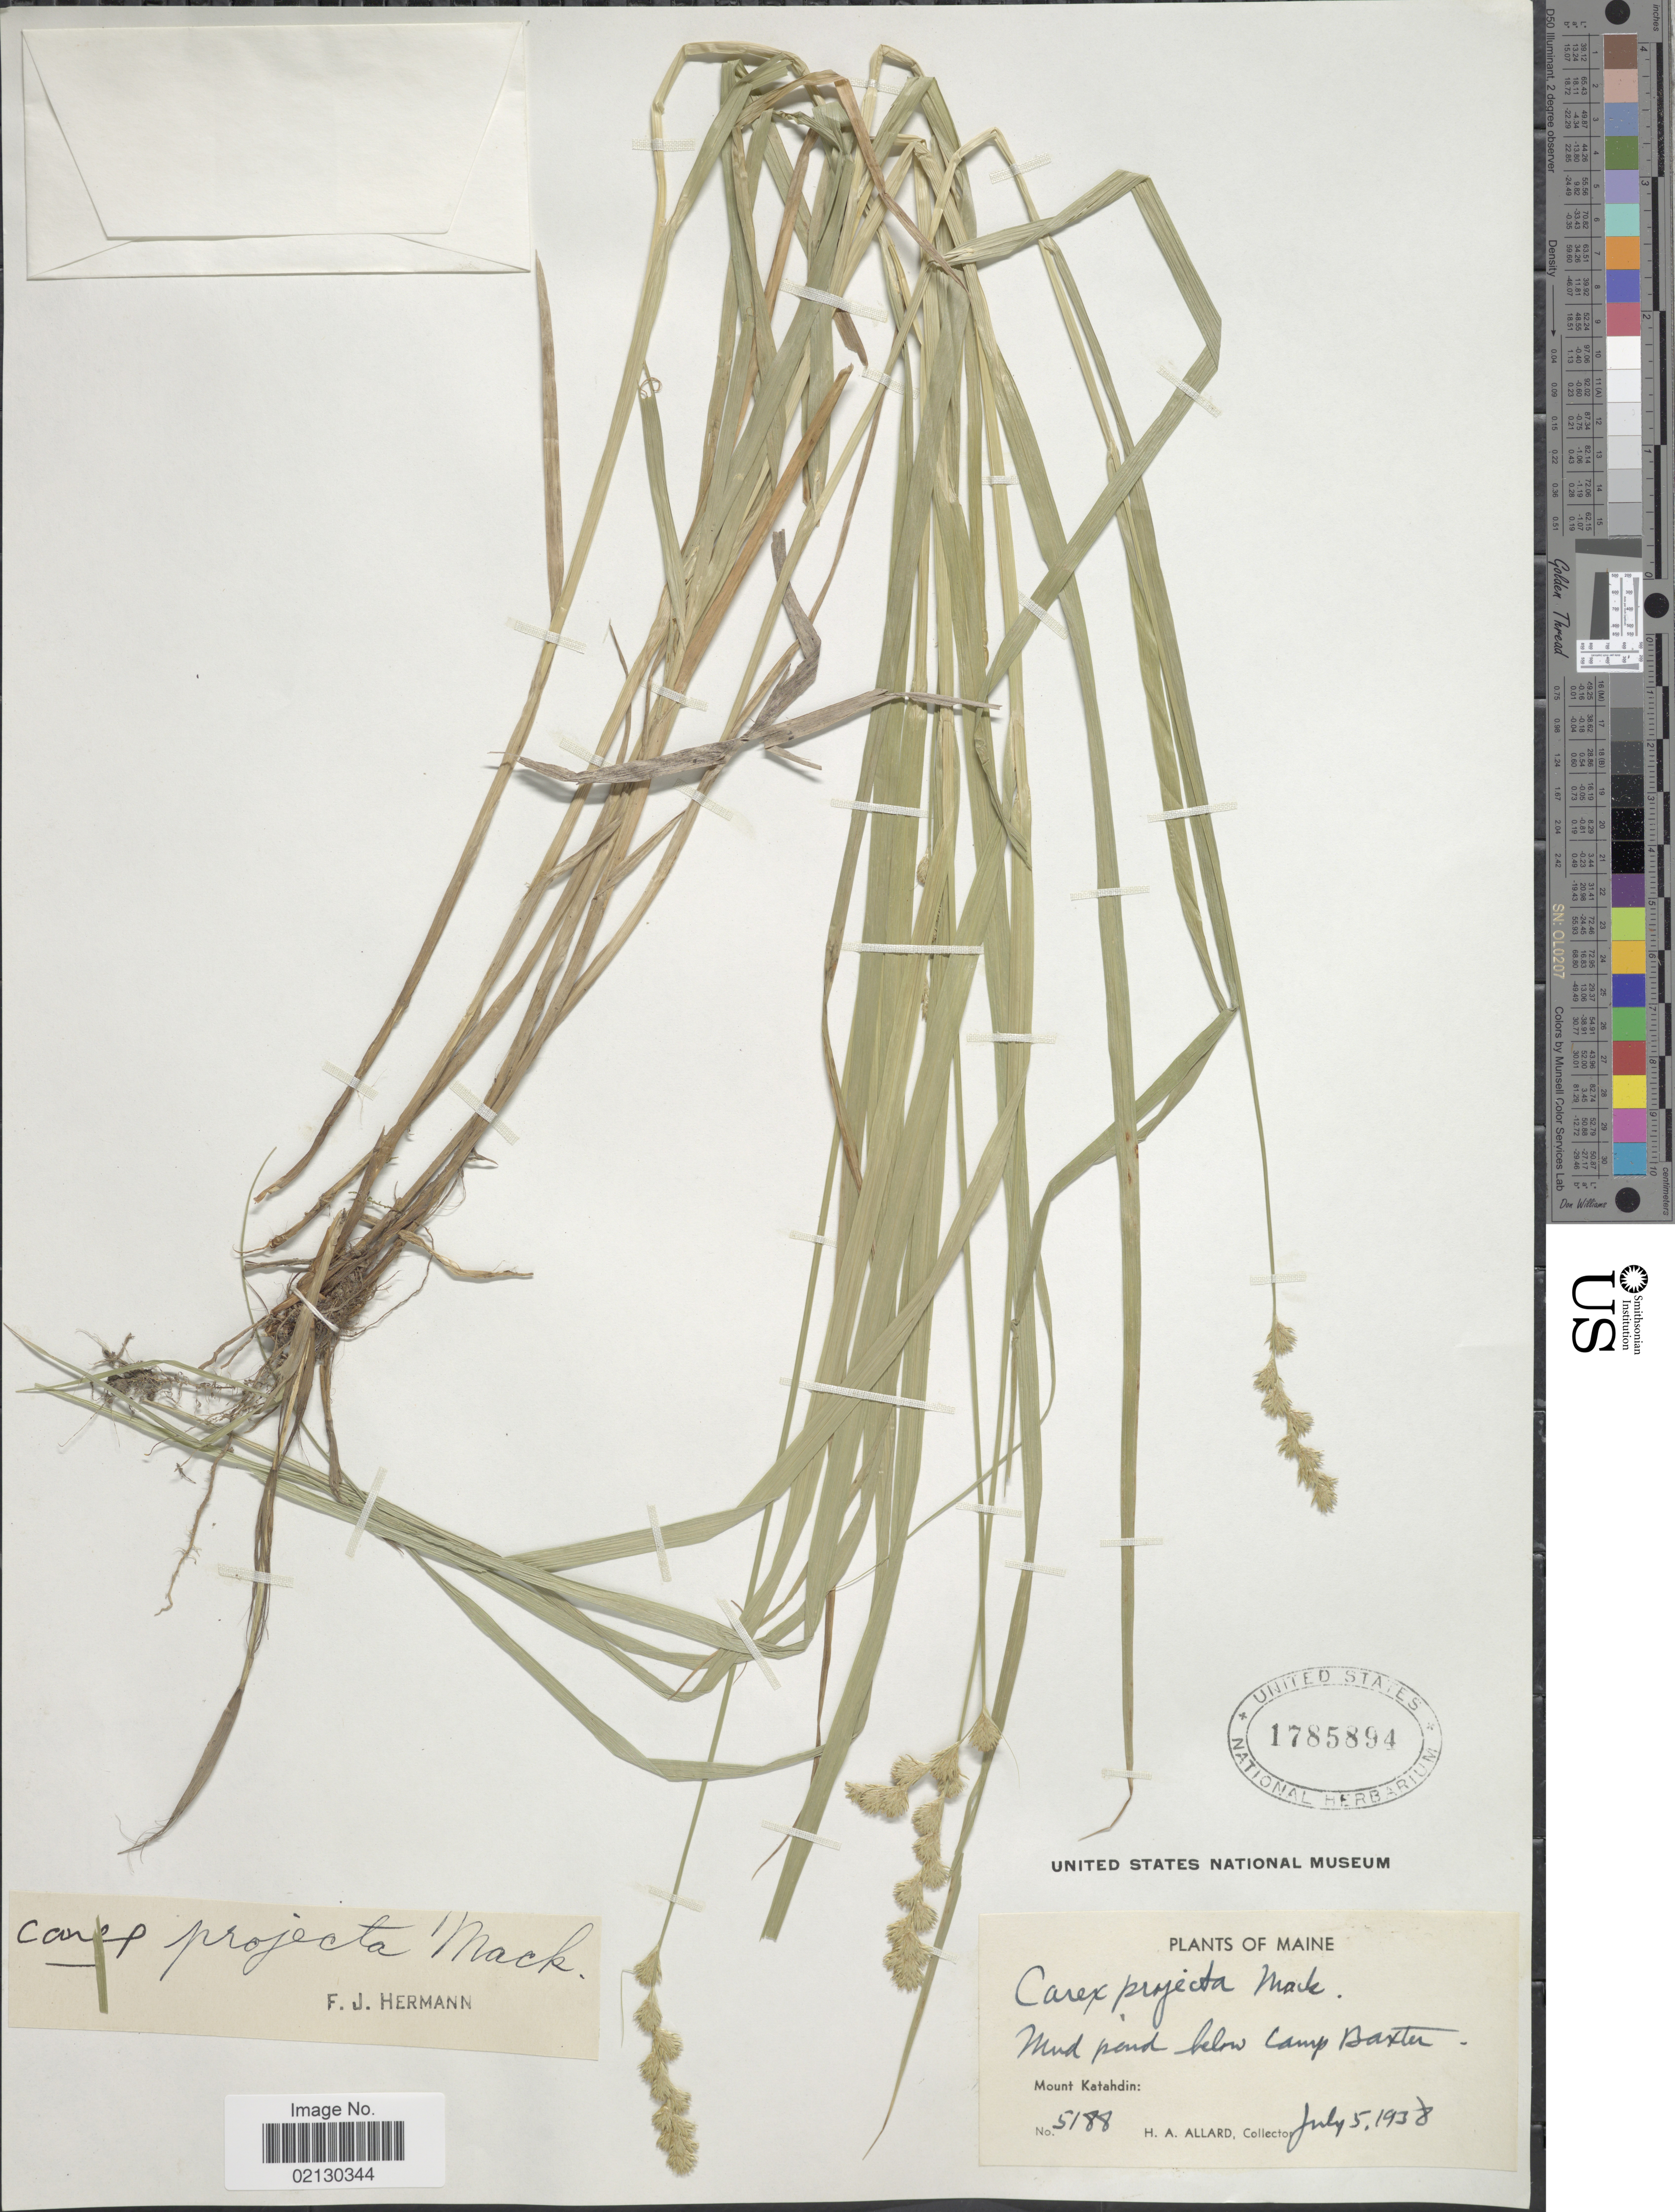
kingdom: Plantae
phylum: Tracheophyta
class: Liliopsida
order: Poales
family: Cyperaceae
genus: Carex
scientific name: Carex projecta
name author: Mack.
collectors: H. A. Allard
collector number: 5188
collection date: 1938-07-05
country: United States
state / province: Maine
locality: Mud pond below Camp Baxter. Mount Katahdin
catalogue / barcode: US 1785894